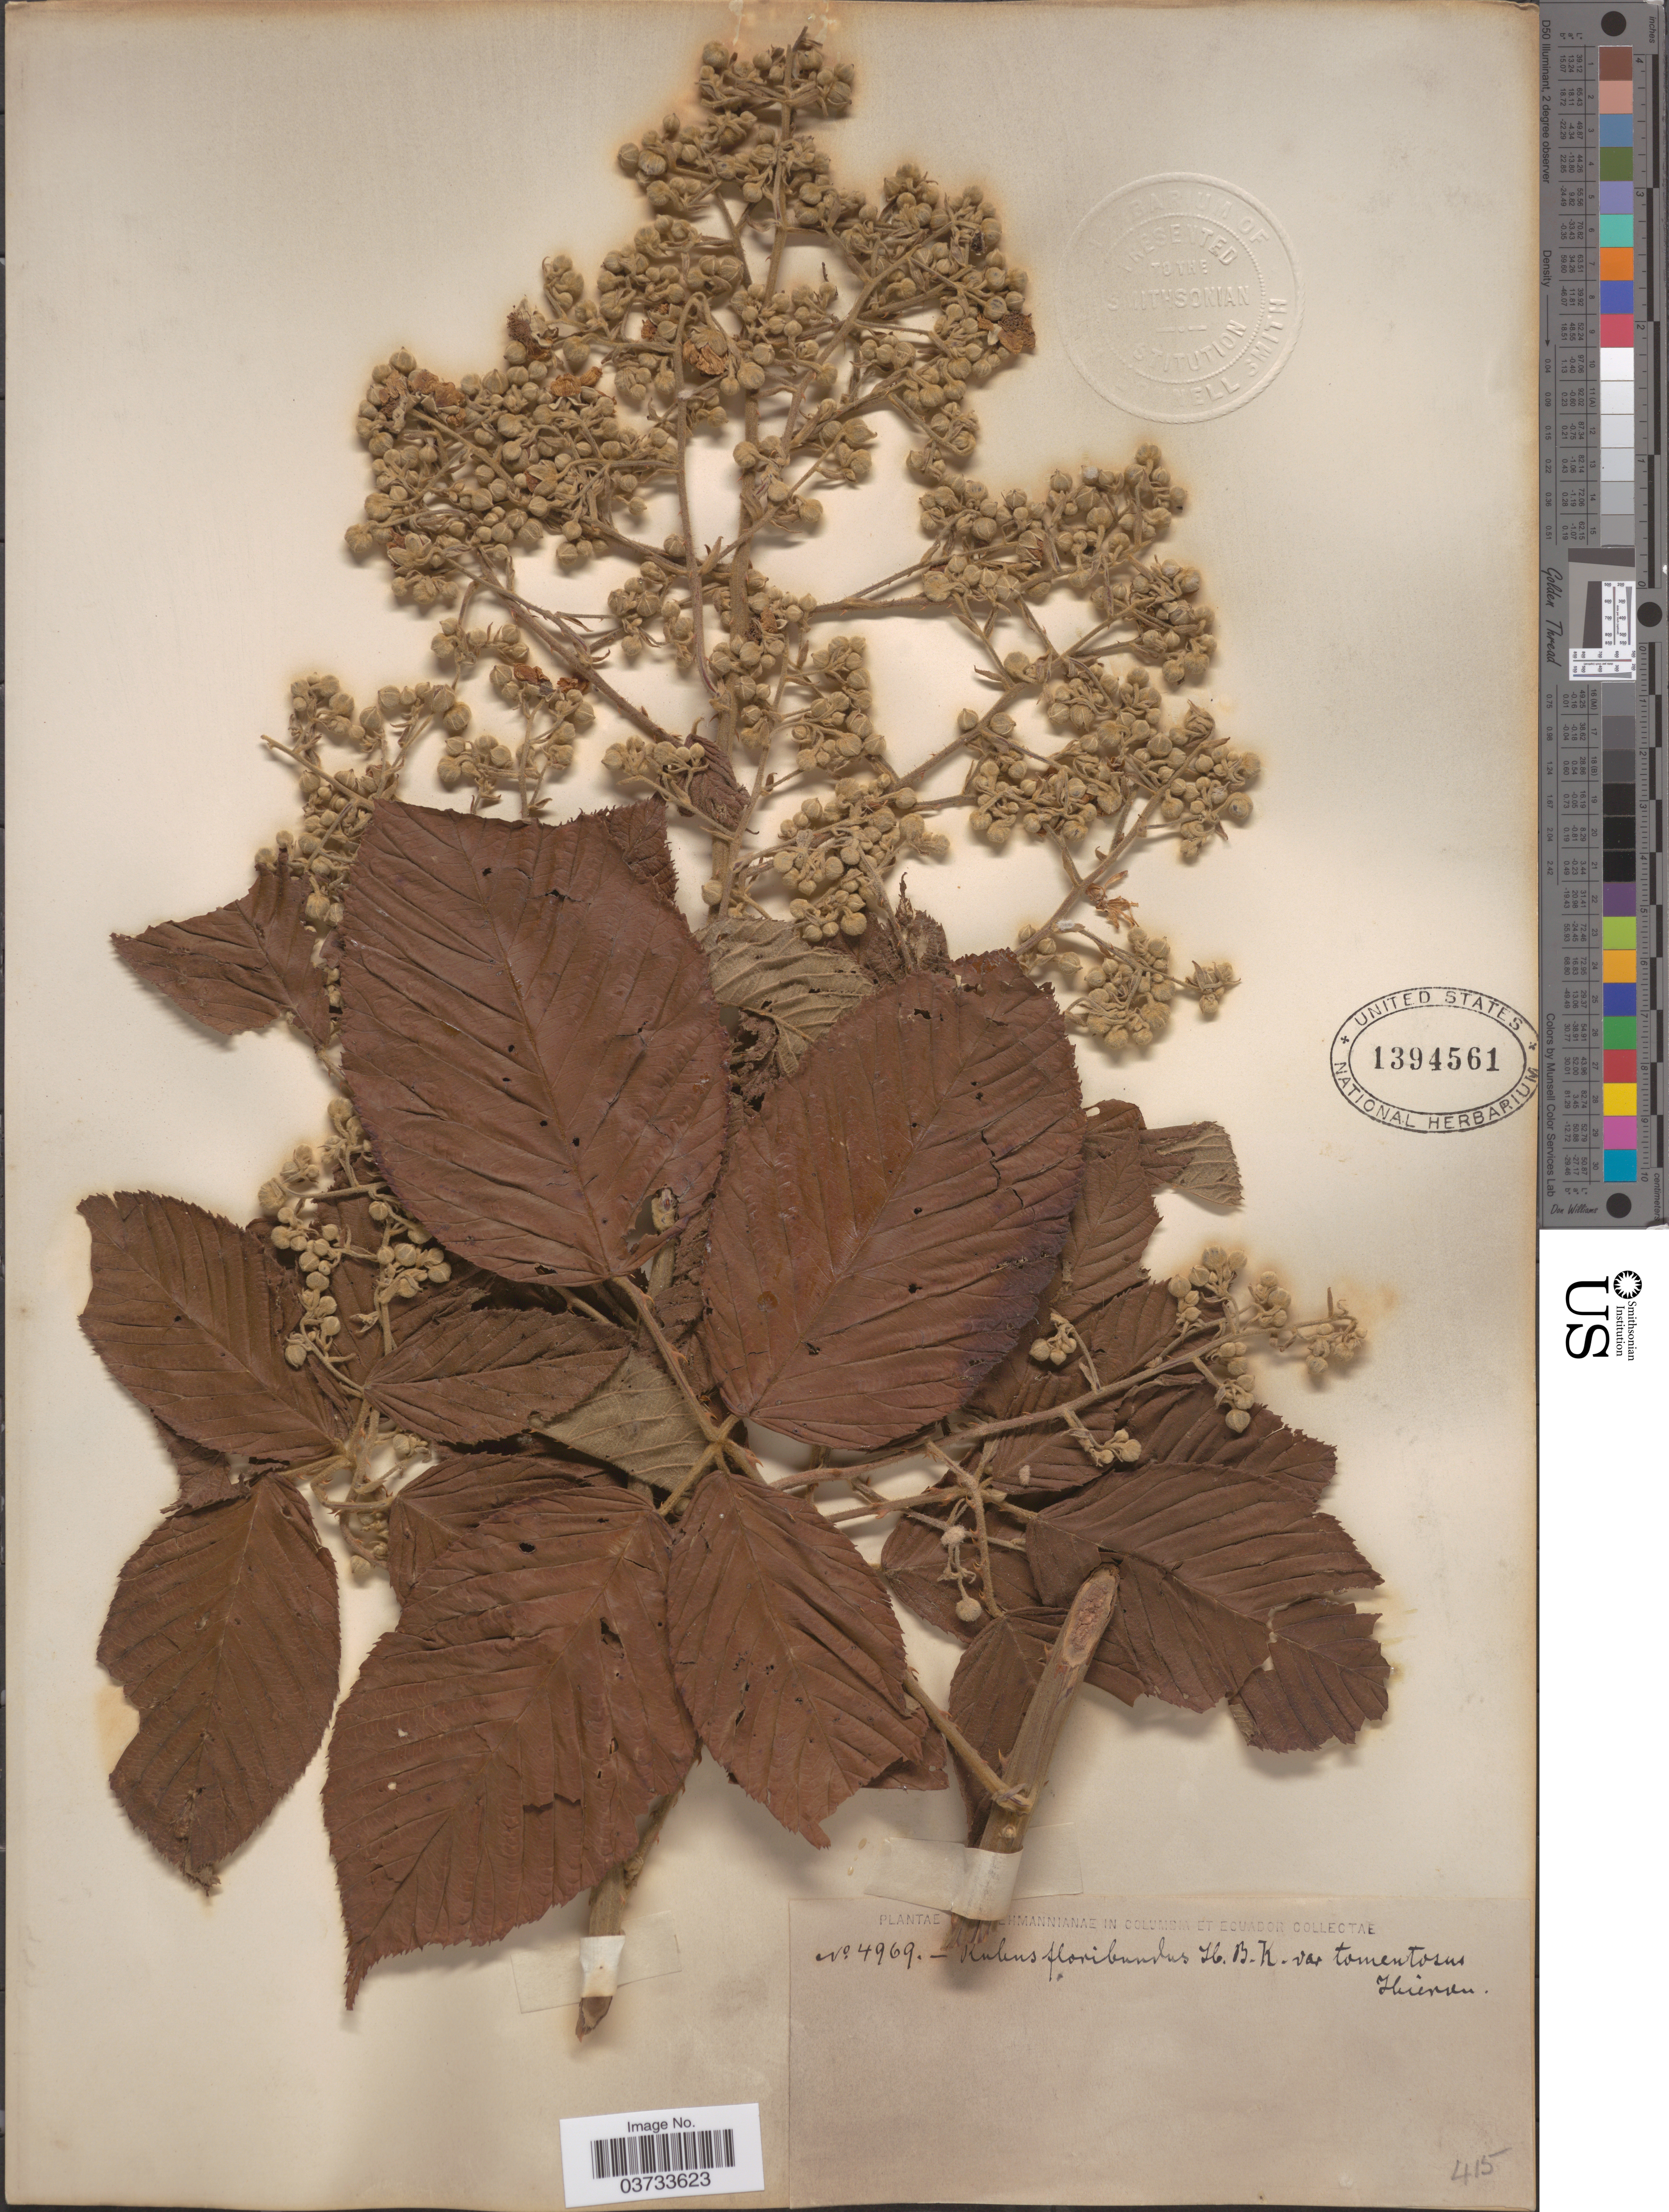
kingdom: Plantae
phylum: Tracheophyta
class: Magnoliopsida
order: Rosales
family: Rosaceae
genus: Rubus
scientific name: Rubus robustus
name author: C. Presl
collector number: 4969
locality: Columbia et Ecuador.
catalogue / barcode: US 1394561